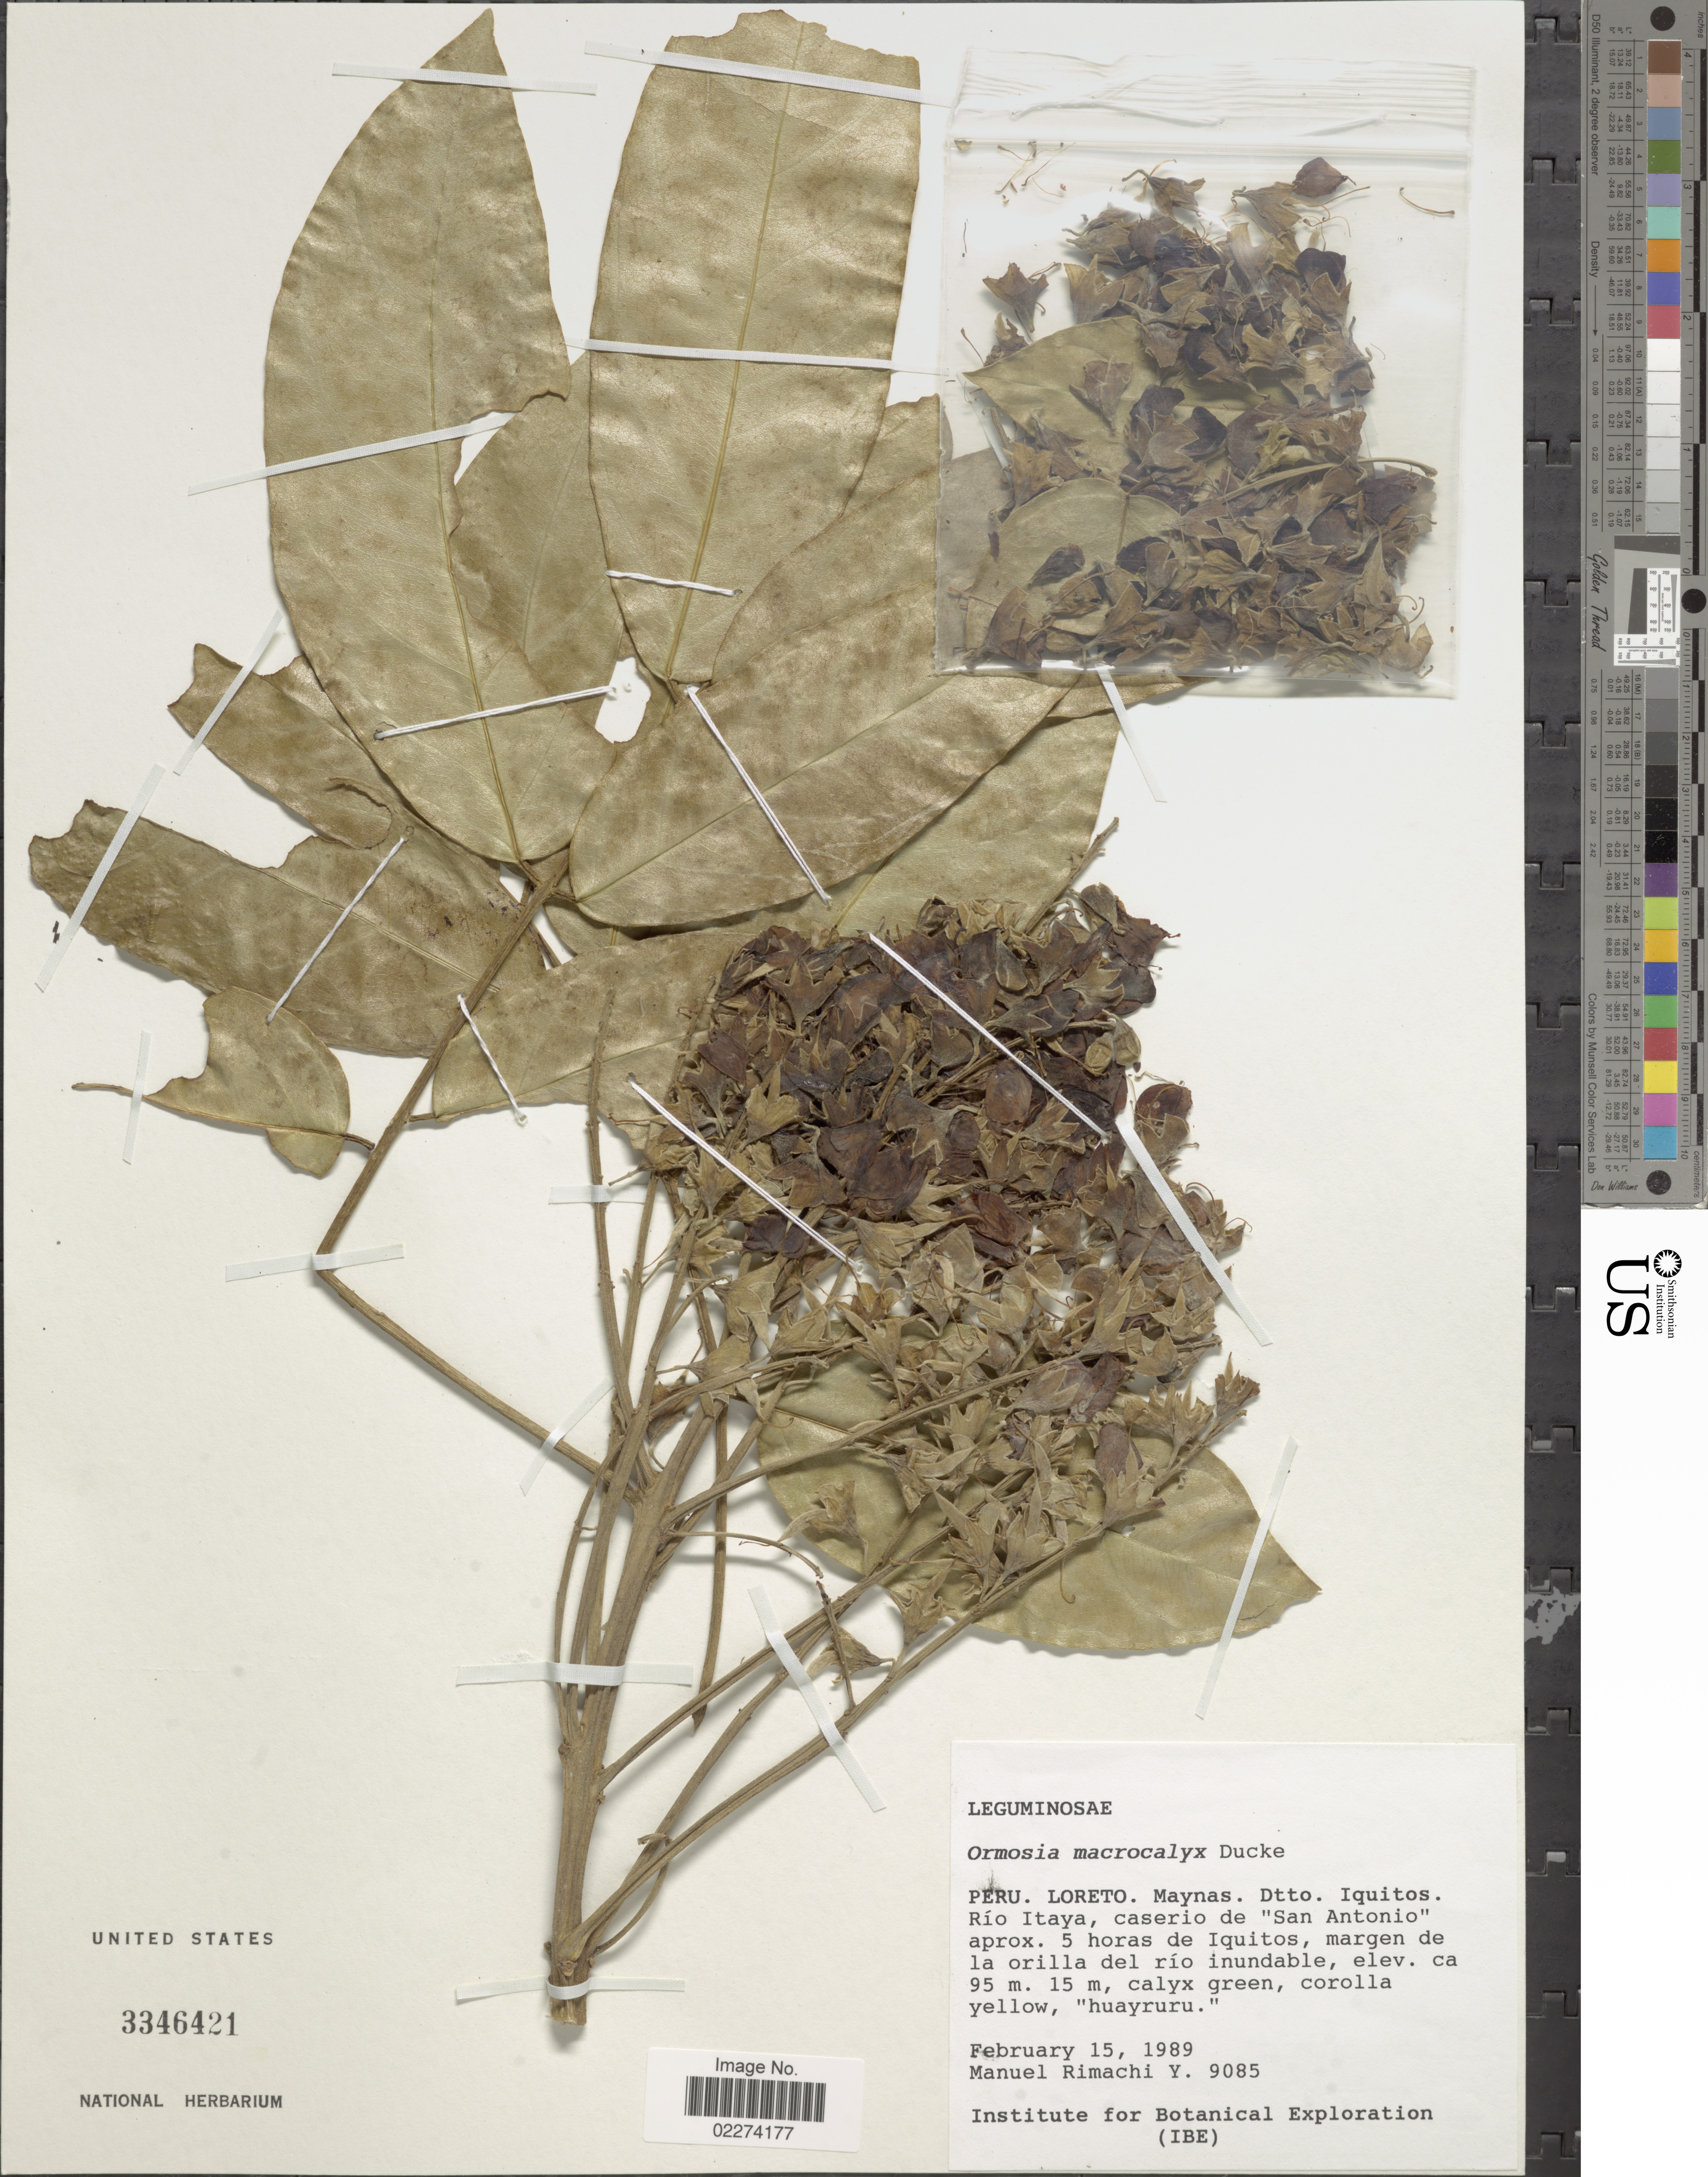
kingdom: Plantae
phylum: Tracheophyta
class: Magnoliopsida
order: Fabales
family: Fabaceae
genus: Ormosia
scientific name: Ormosia macrocalyx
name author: Ducke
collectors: M. Rimachi Y.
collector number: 9085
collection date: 1989-02-15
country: Peru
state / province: Loreto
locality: Maynas, Dtto. Iquitos, Rio Itaya, caserio de San Antonio, aprox. 5 horas de Iquitos, margemn de la orilla del rio inundable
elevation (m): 95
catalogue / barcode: US 3346421